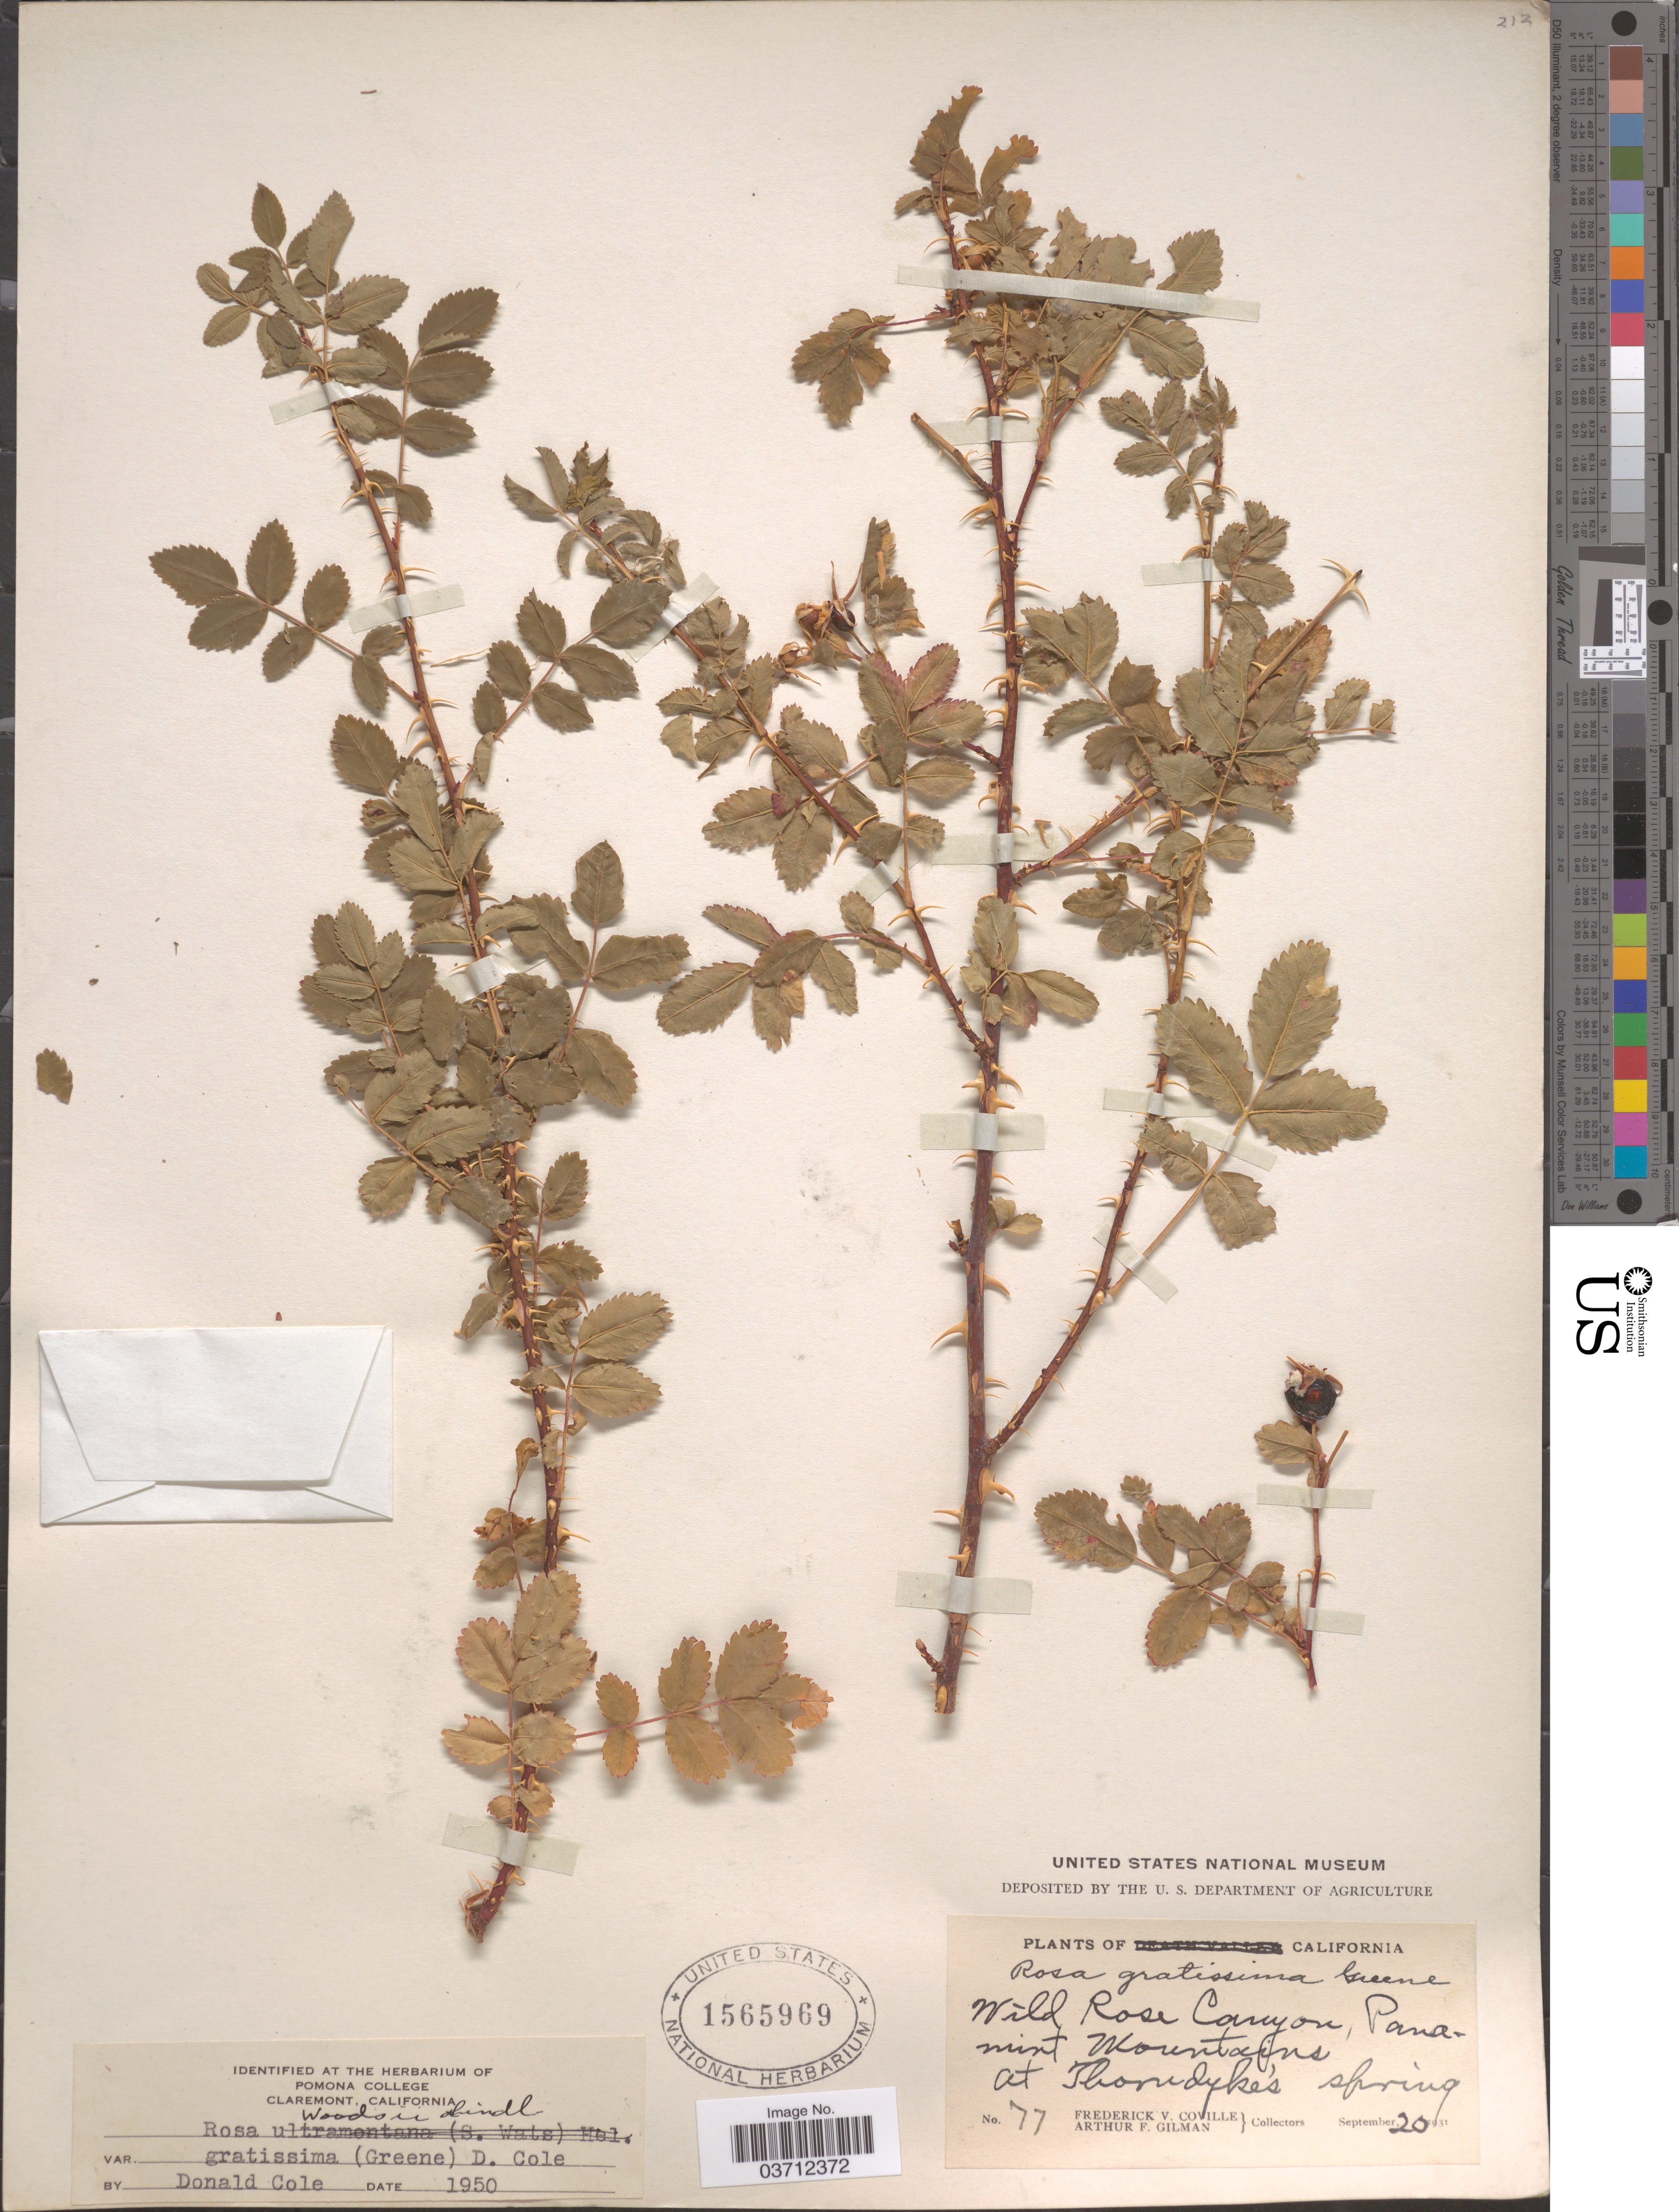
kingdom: Plantae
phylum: Tracheophyta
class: Magnoliopsida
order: Rosales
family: Rosaceae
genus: Rosa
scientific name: Rosa woodsii var. gratissima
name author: (Greene) D. Cole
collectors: F. V. Coville & A. Gilman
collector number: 77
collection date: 1931-09-20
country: United States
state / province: California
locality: Wild Rose Canyon, Panamint Mountains at Thorndyke's Spring.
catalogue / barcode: US 1565969